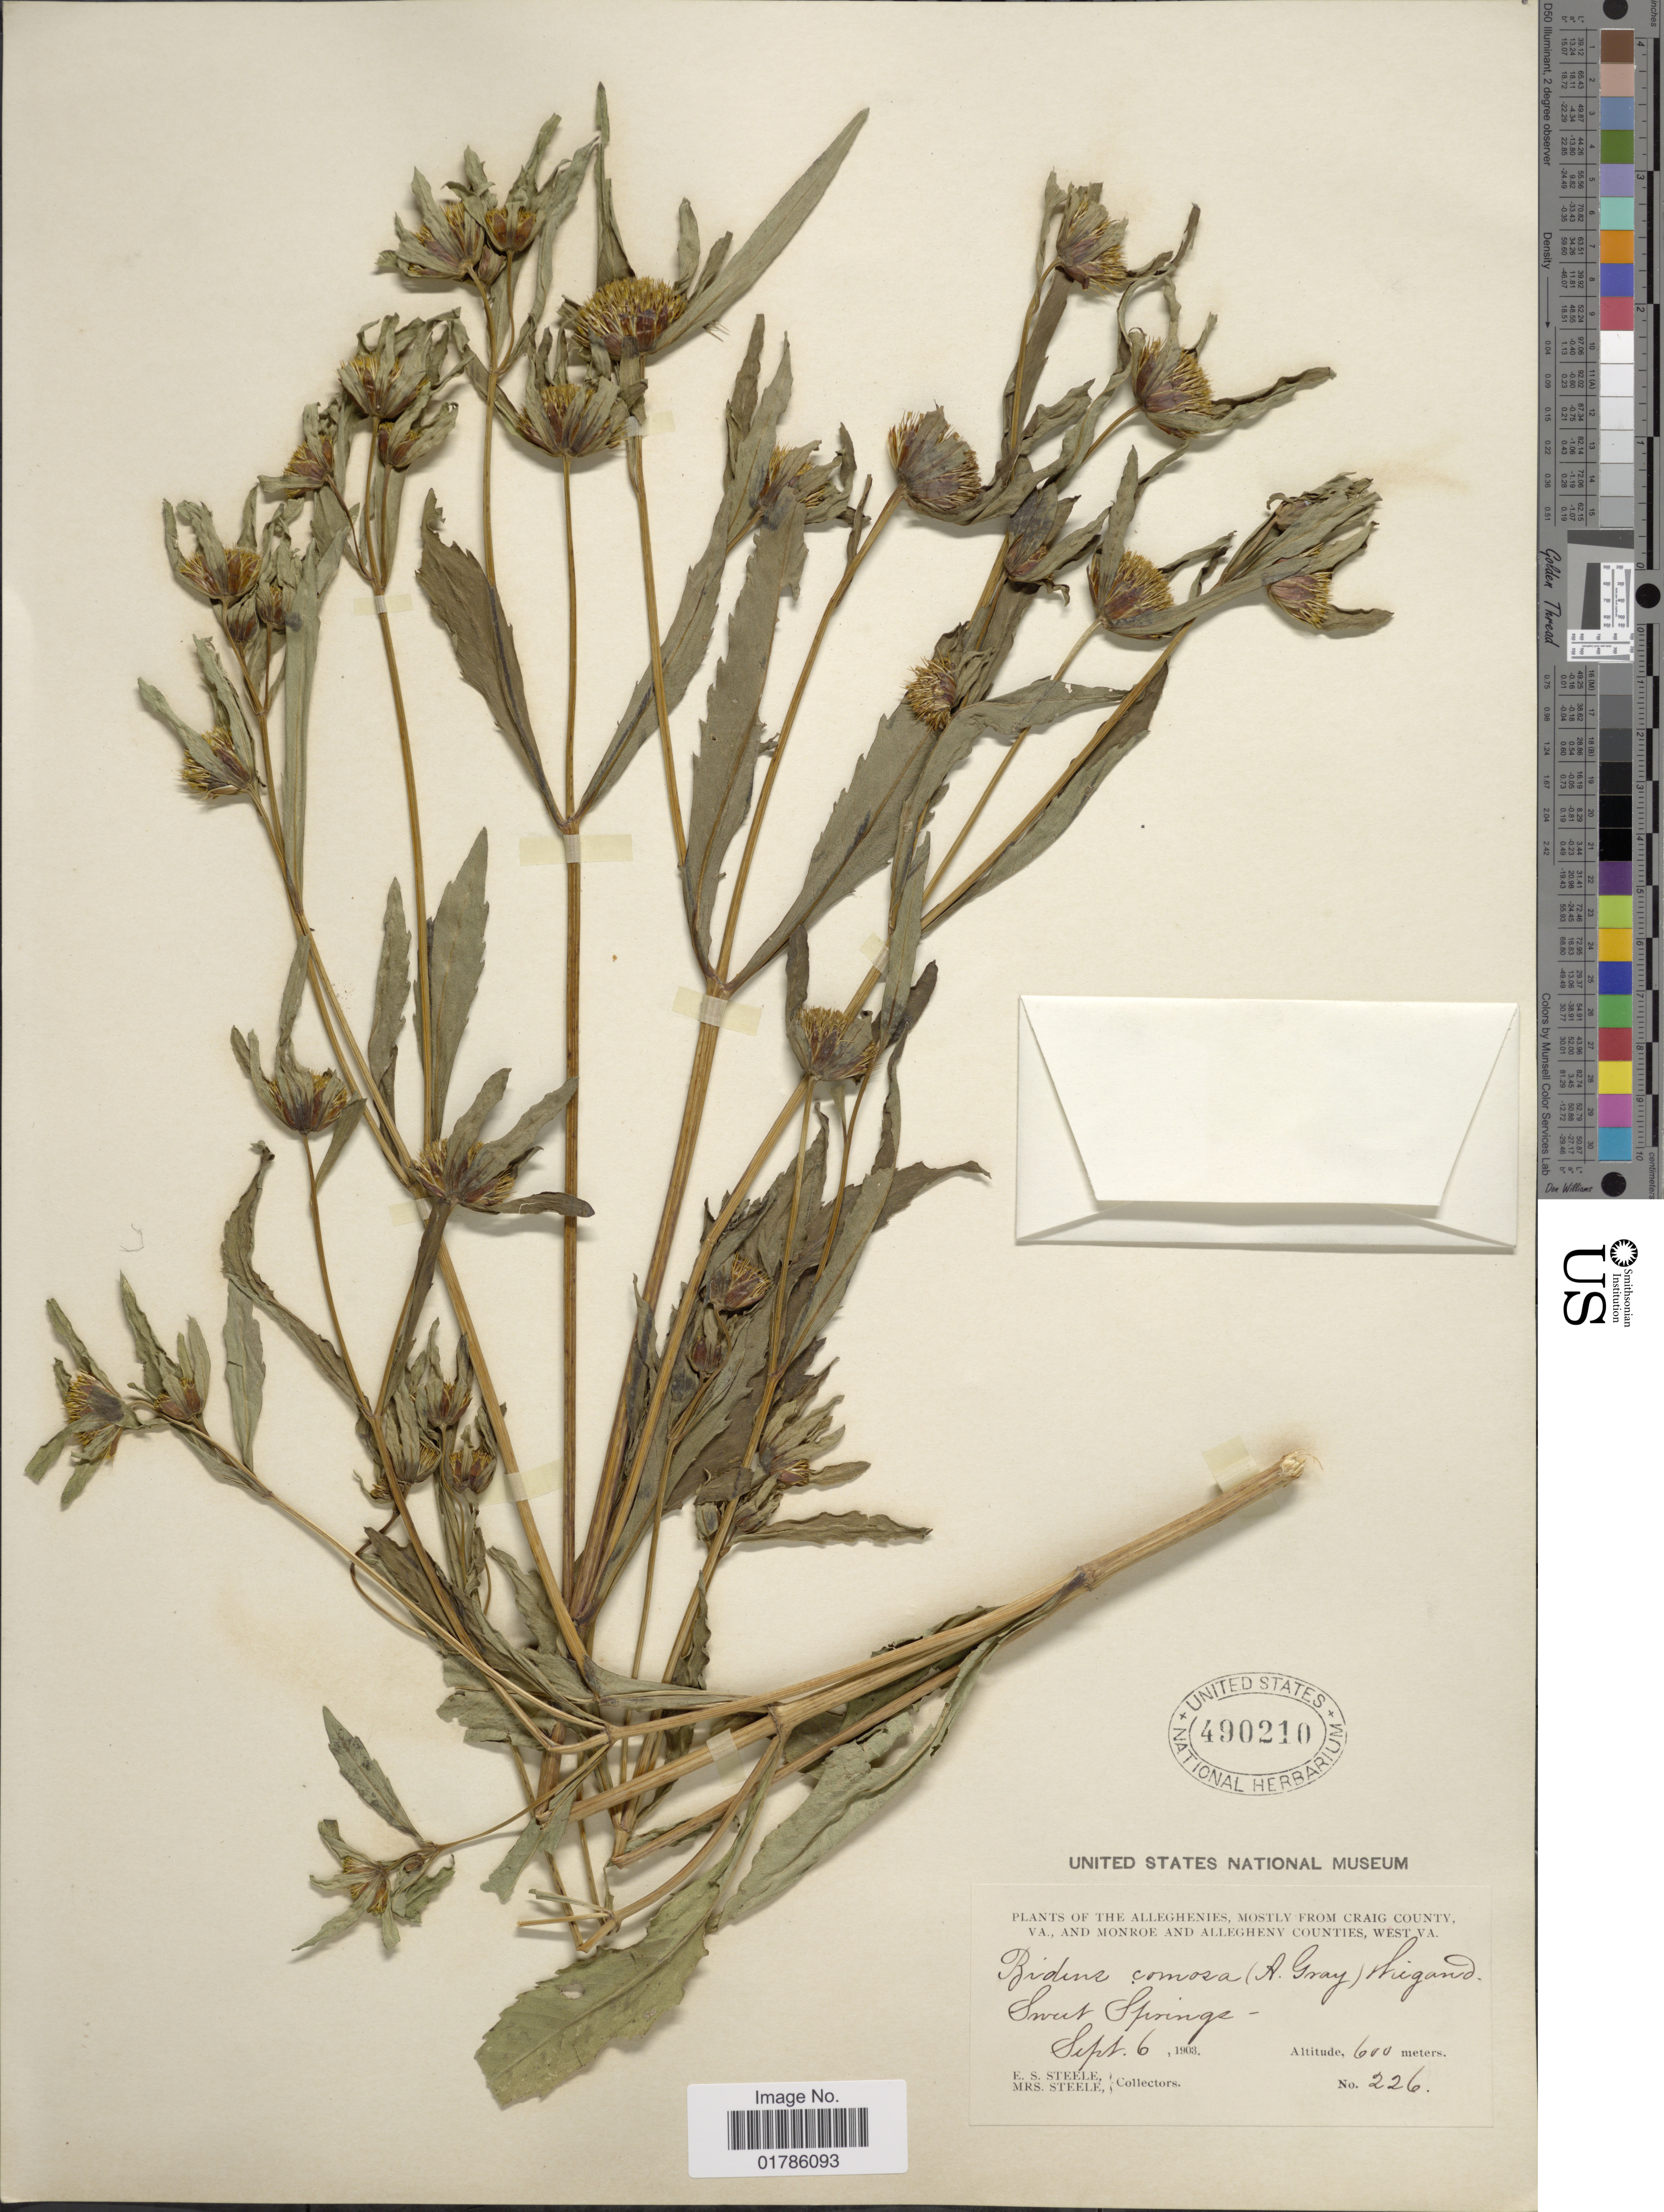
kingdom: Plantae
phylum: Tracheophyta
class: Magnoliopsida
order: Asterales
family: Asteraceae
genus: Bidens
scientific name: Bidens comosa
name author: (A. Gray) Wiegand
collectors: E. Steele & Mrs. E. S. Steele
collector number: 226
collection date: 1903-09-06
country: United States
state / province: West Virginia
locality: The Alleghenies, mostly from Craig County, Va., and Monroe and Allegheny Counties, Sweet Springs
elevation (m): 600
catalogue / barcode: US 490210